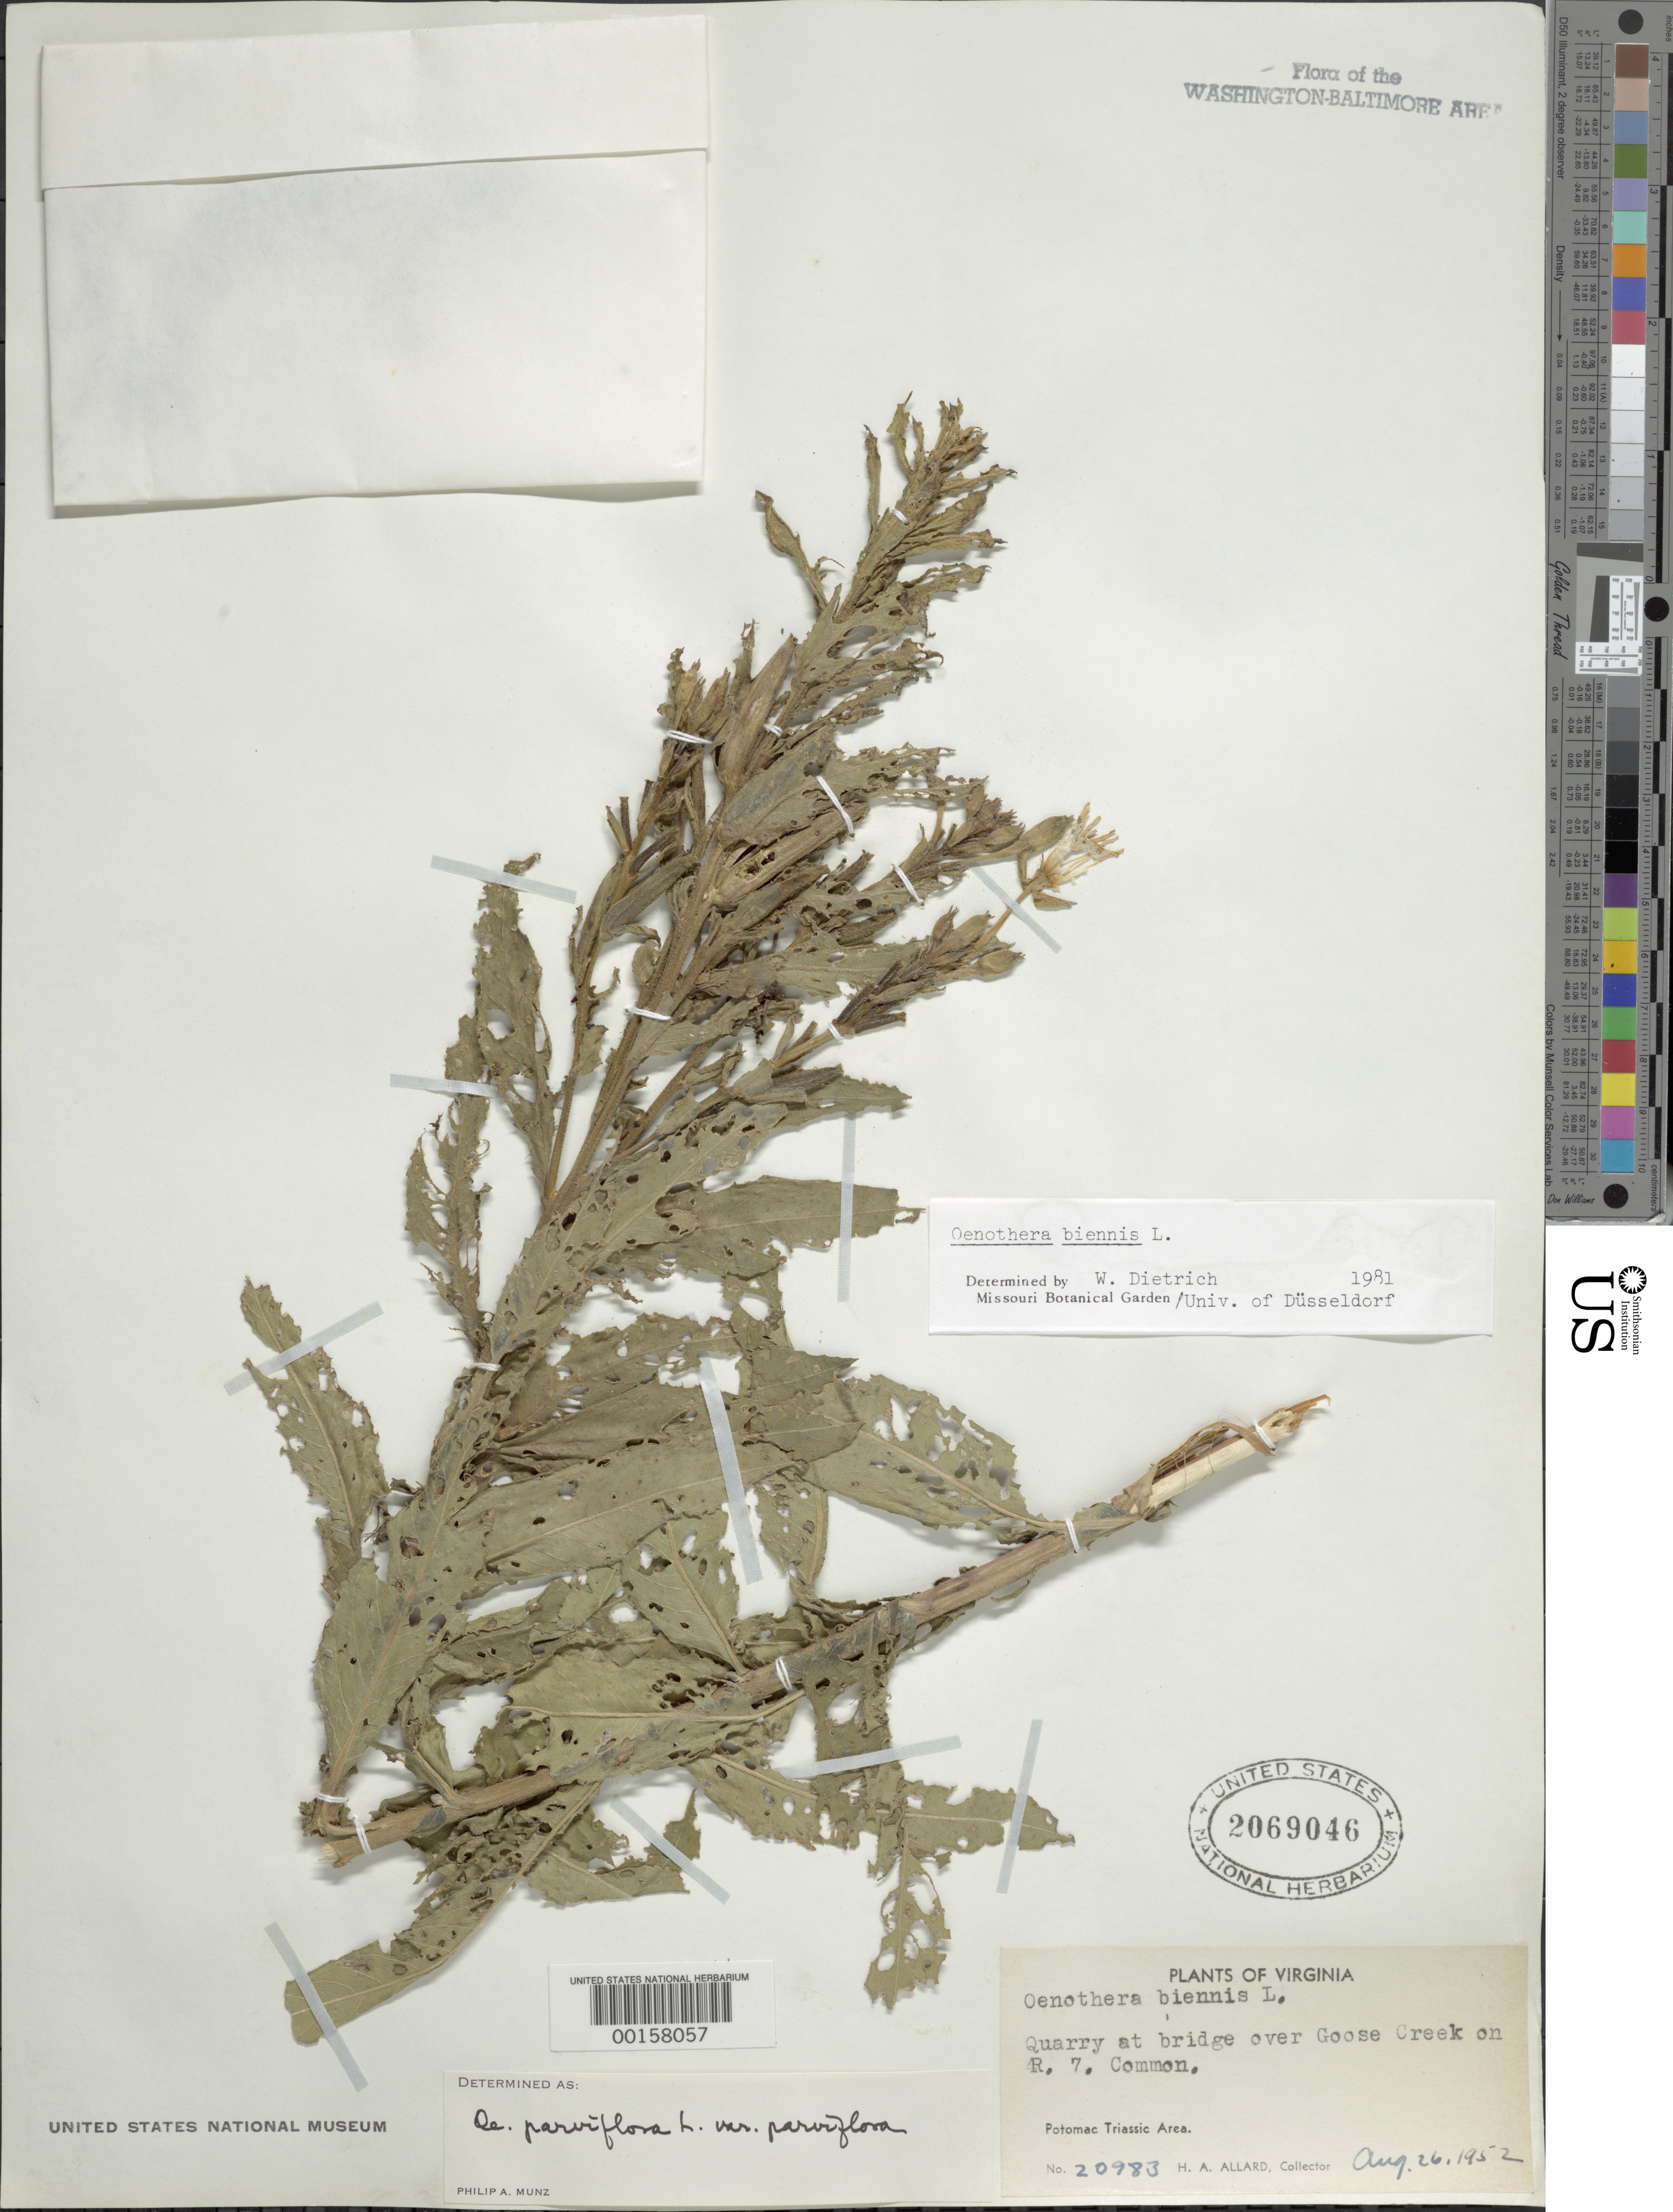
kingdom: Plantae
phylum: Tracheophyta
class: Magnoliopsida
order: Myrtales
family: Onagraceae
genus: Oenothera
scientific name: Oenothera biennis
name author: L.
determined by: Dietrich, W.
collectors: H. A. Allard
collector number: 20983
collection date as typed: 26 Aug 1952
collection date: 1952-08-26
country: United States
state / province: Virginia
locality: Quarry at bridge over Goose Creek on Rt. 7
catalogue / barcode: US 2069046